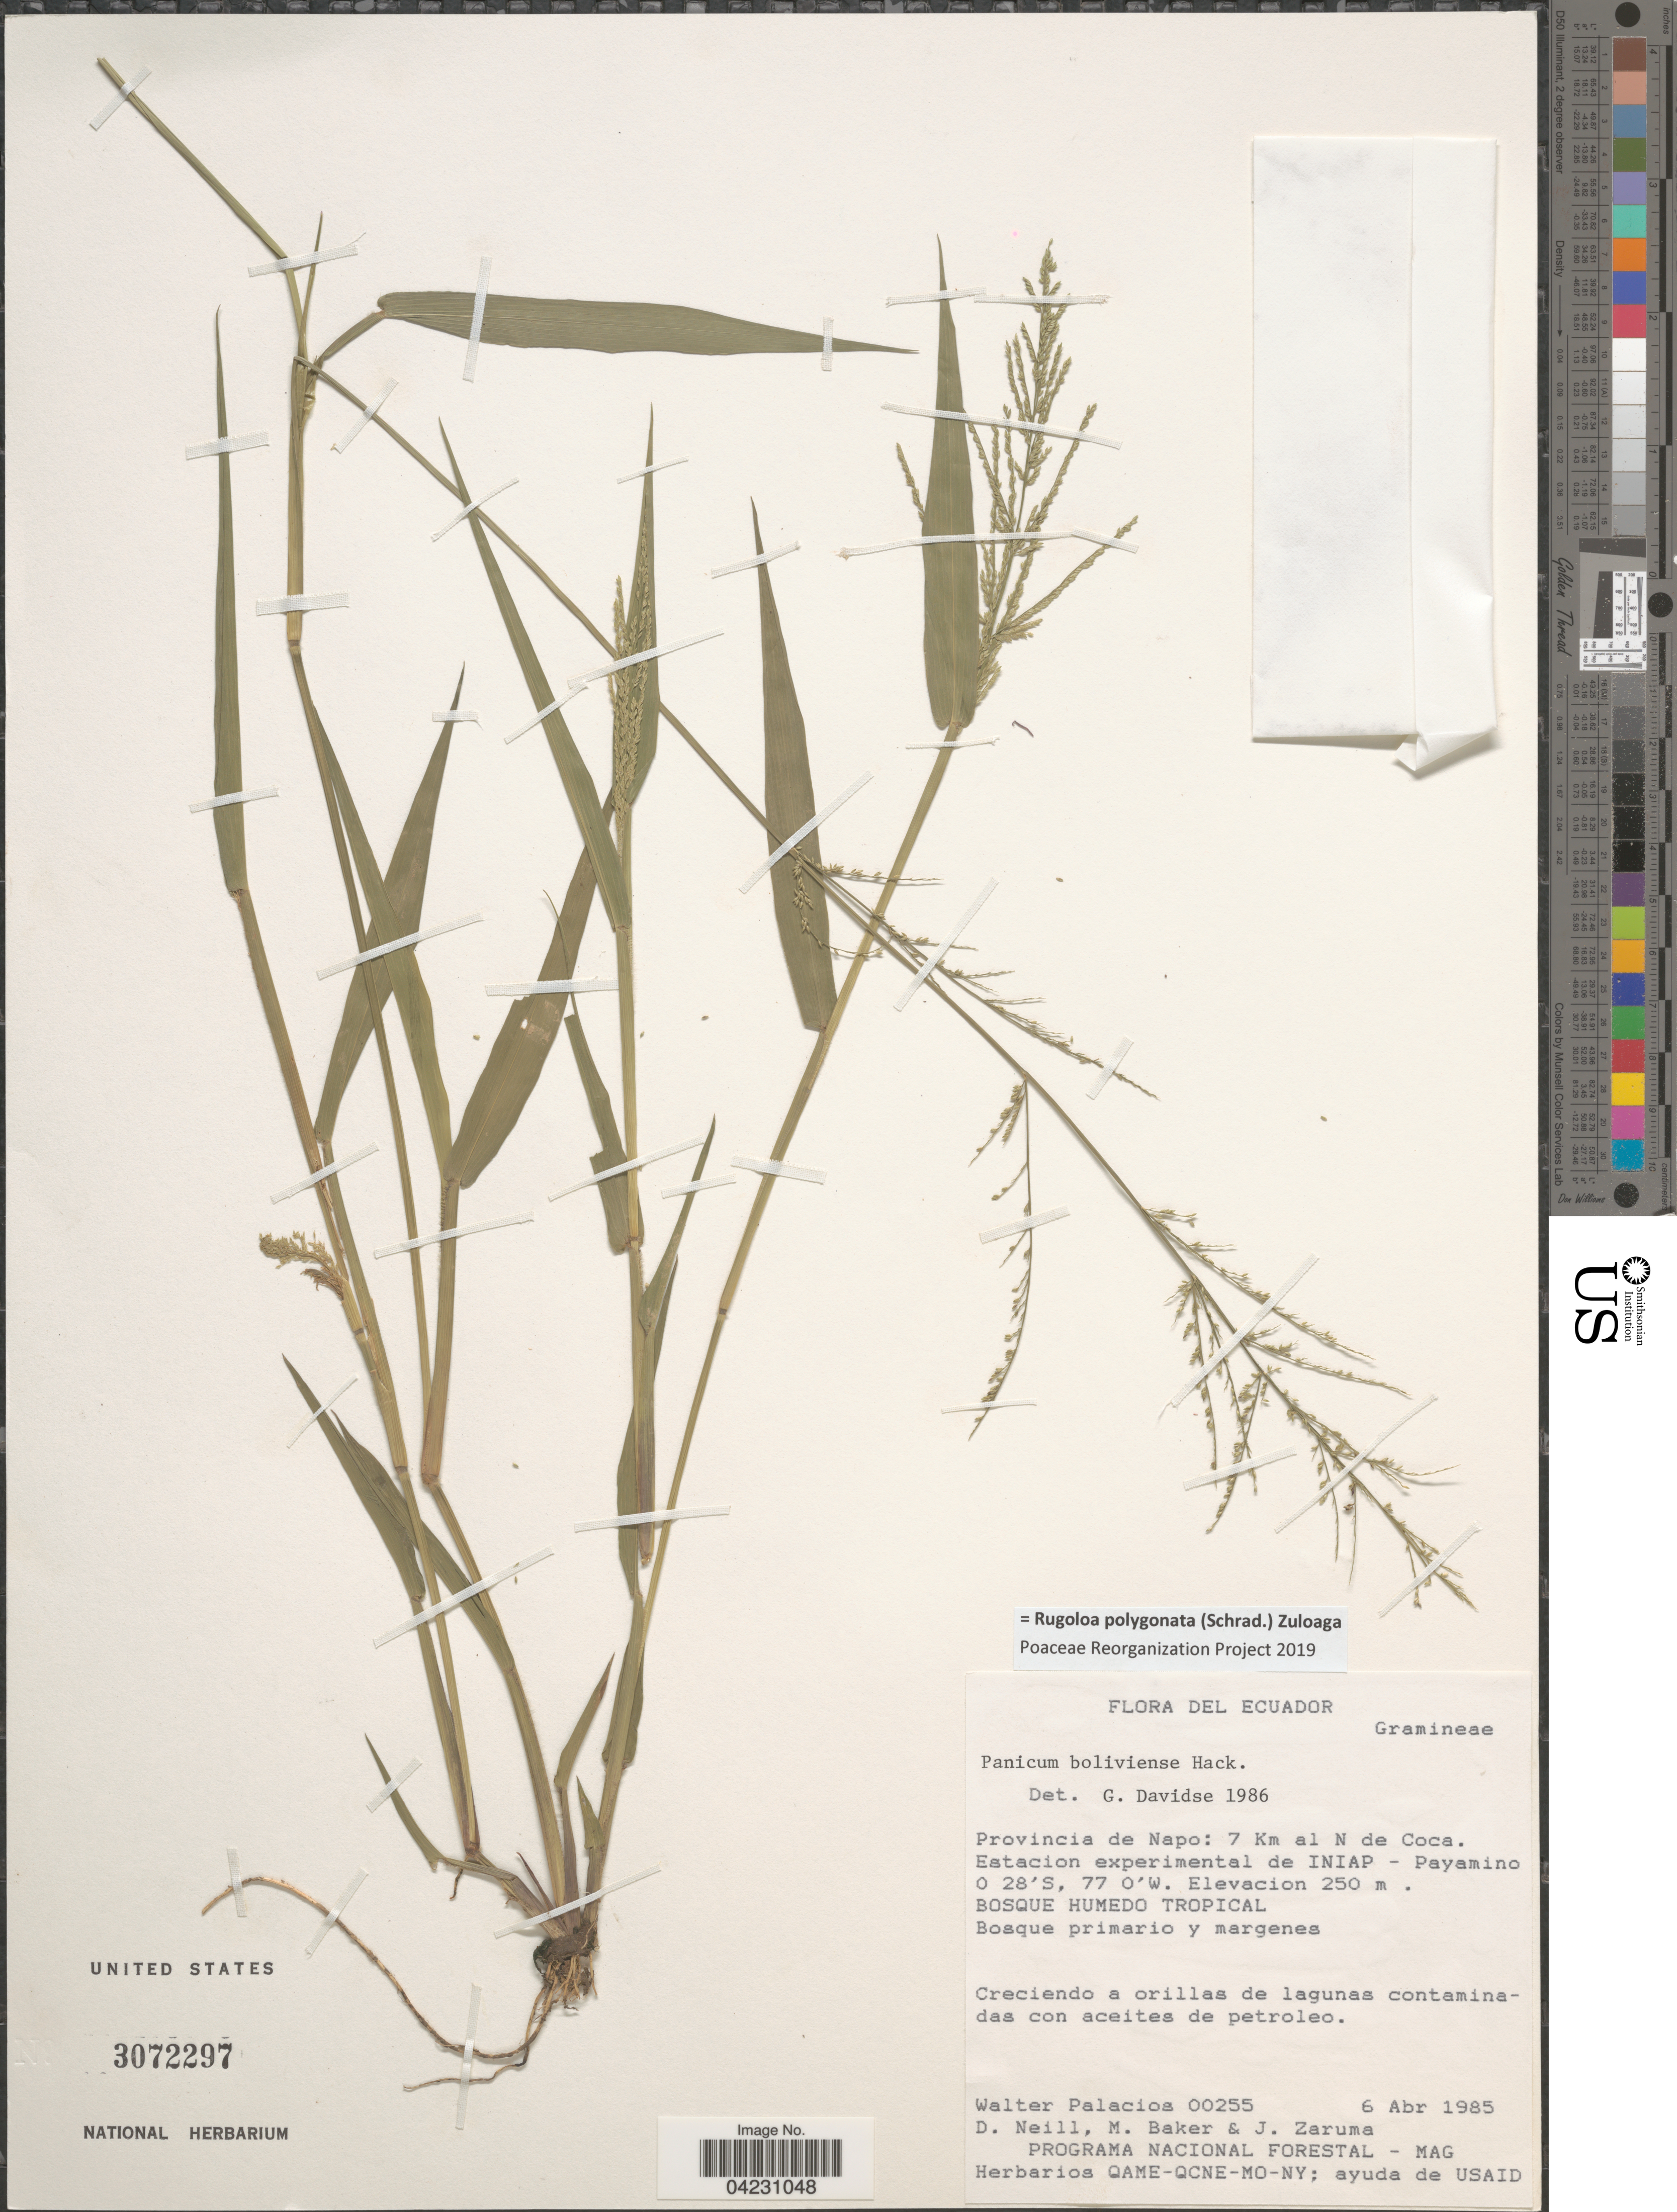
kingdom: Plantae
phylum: Tracheophyta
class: Liliopsida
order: Poales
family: Poaceae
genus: Rugoloa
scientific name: Rugoloa polygonata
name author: (Schrad.) Zuloaga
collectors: W. Palacios, D. Neill, M. Baker & J. Zaruma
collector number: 00255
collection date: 1985-04-06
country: Ecuador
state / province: Napo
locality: Provincia de Napo: 7 km al N de Coca. Estacion experimental de INIAP - Payamino.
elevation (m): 250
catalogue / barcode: US 3072297